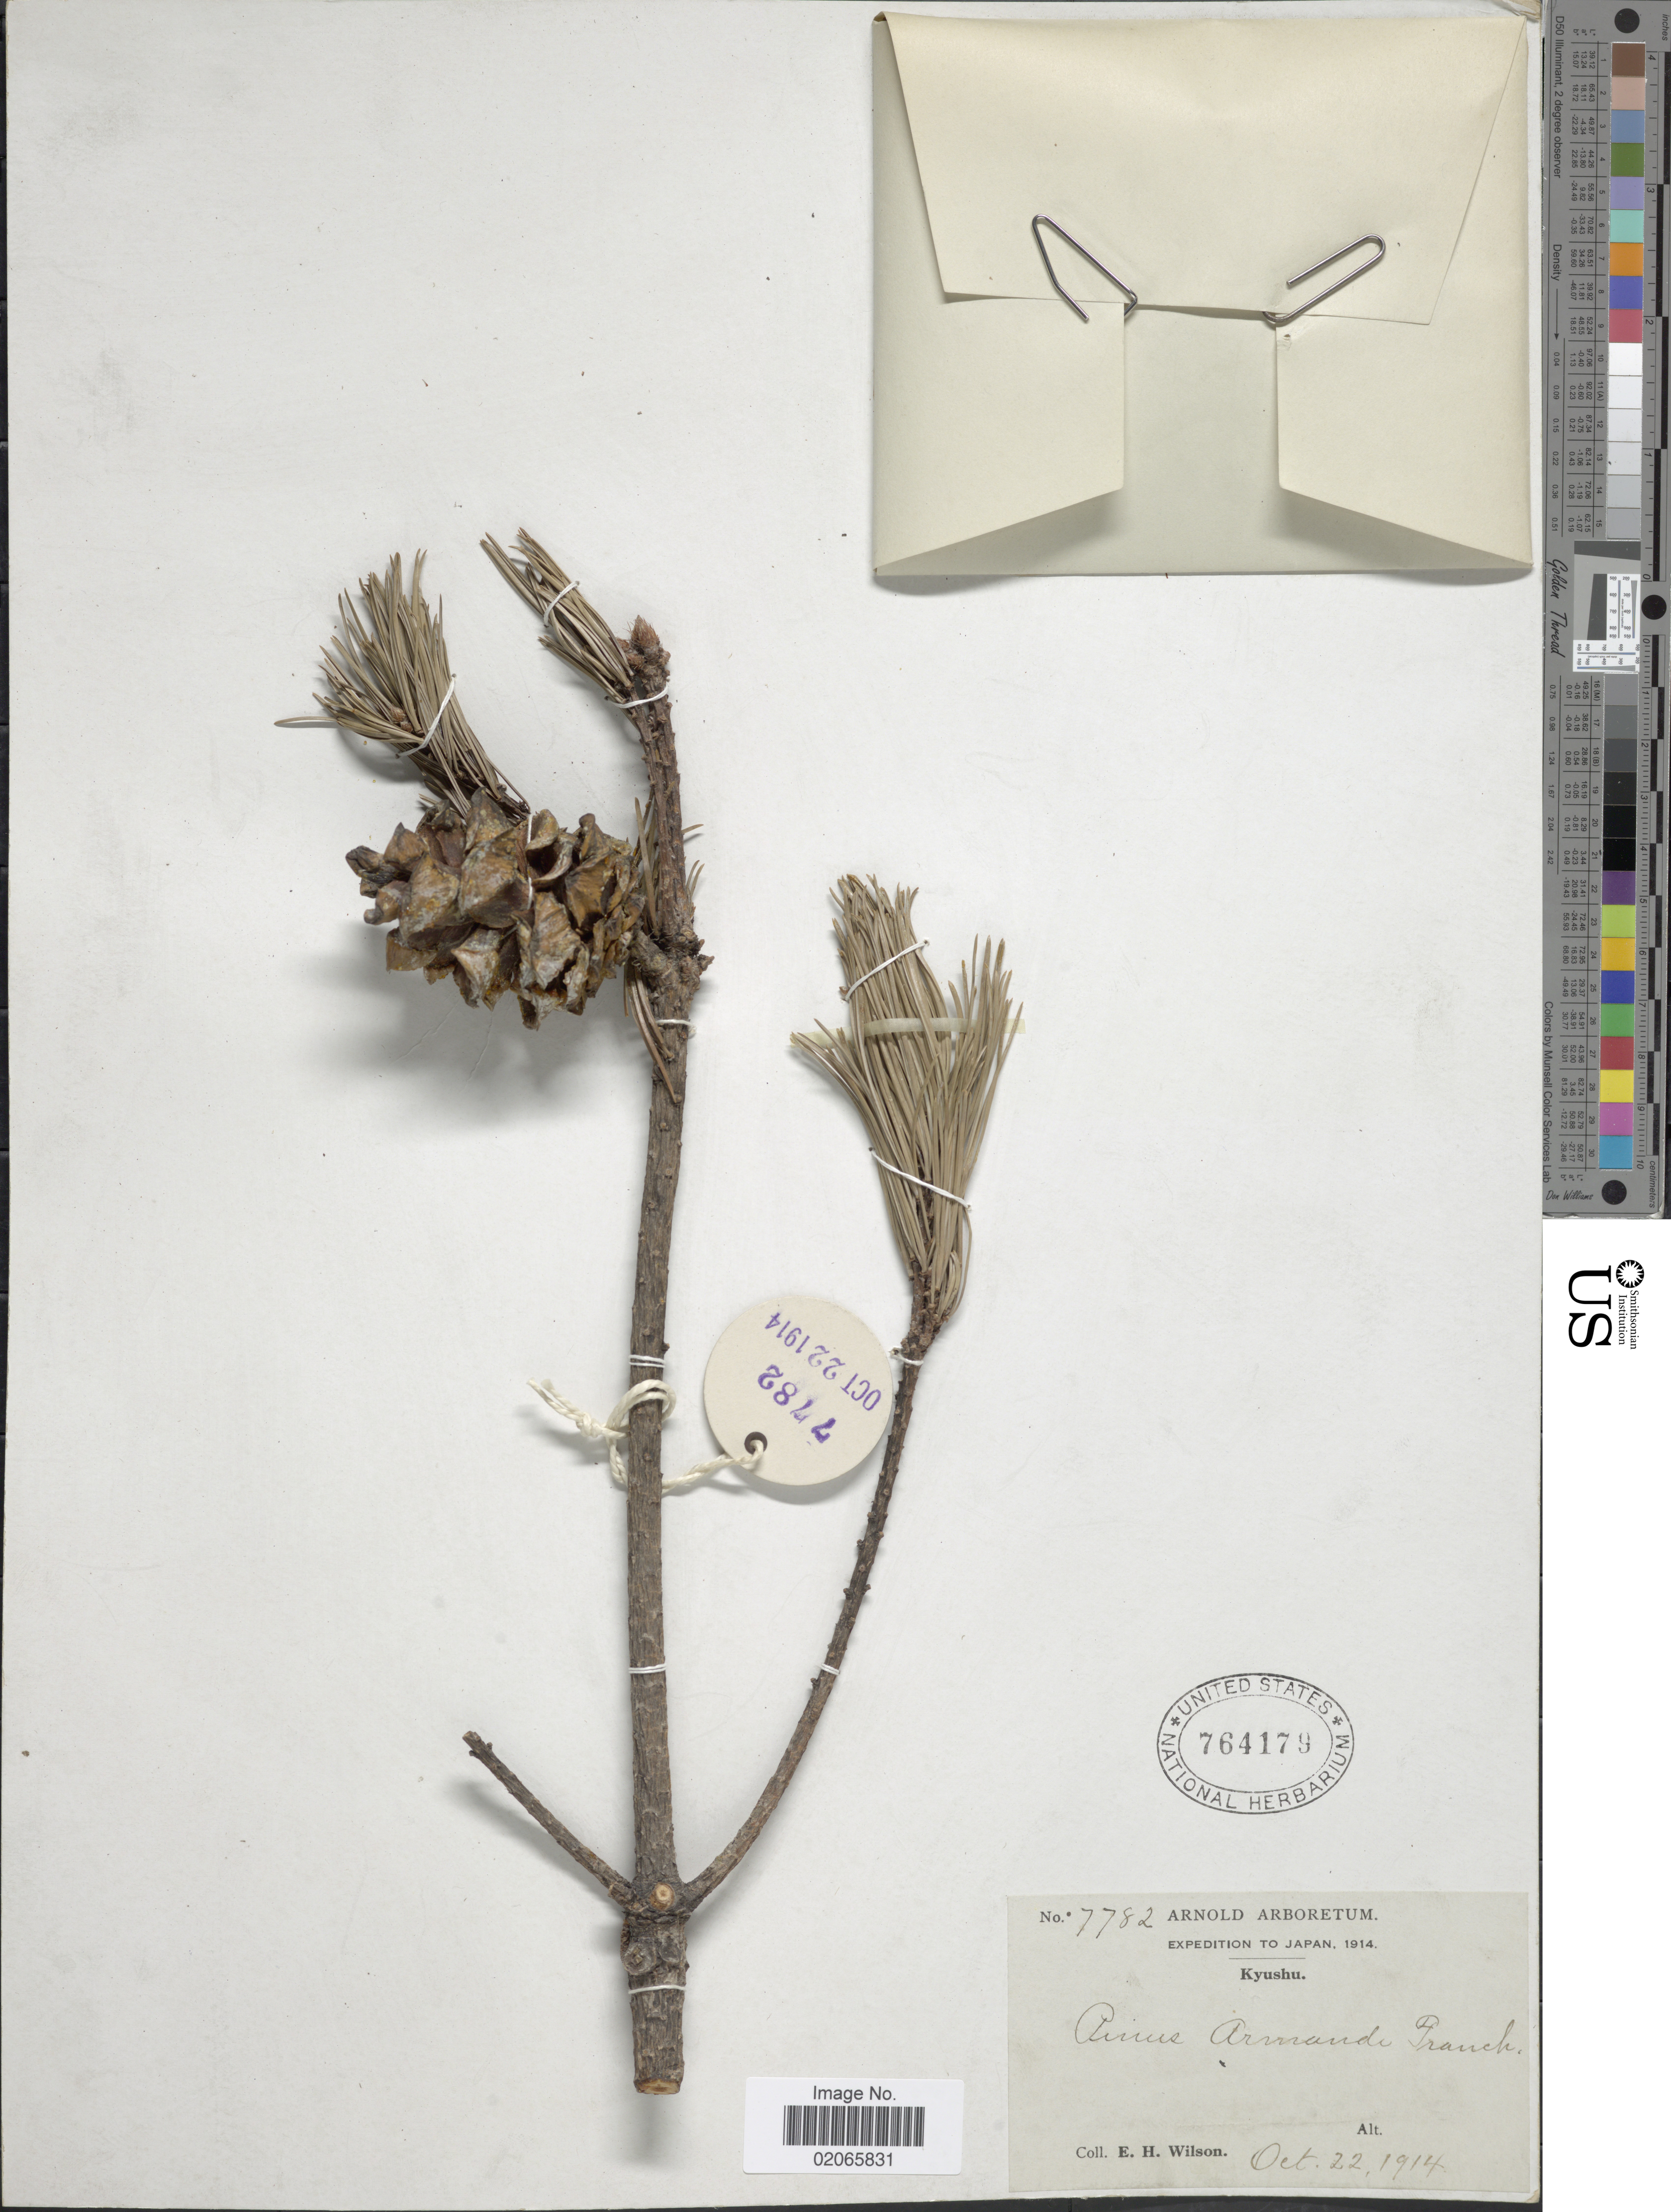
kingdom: Plantae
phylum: Tracheophyta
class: Pinopsida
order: Pinales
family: Pinaceae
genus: Pinus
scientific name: Pinus sp.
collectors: E. Wilson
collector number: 7782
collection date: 1914-10-22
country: Japan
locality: Kyushu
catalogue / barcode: US 764179